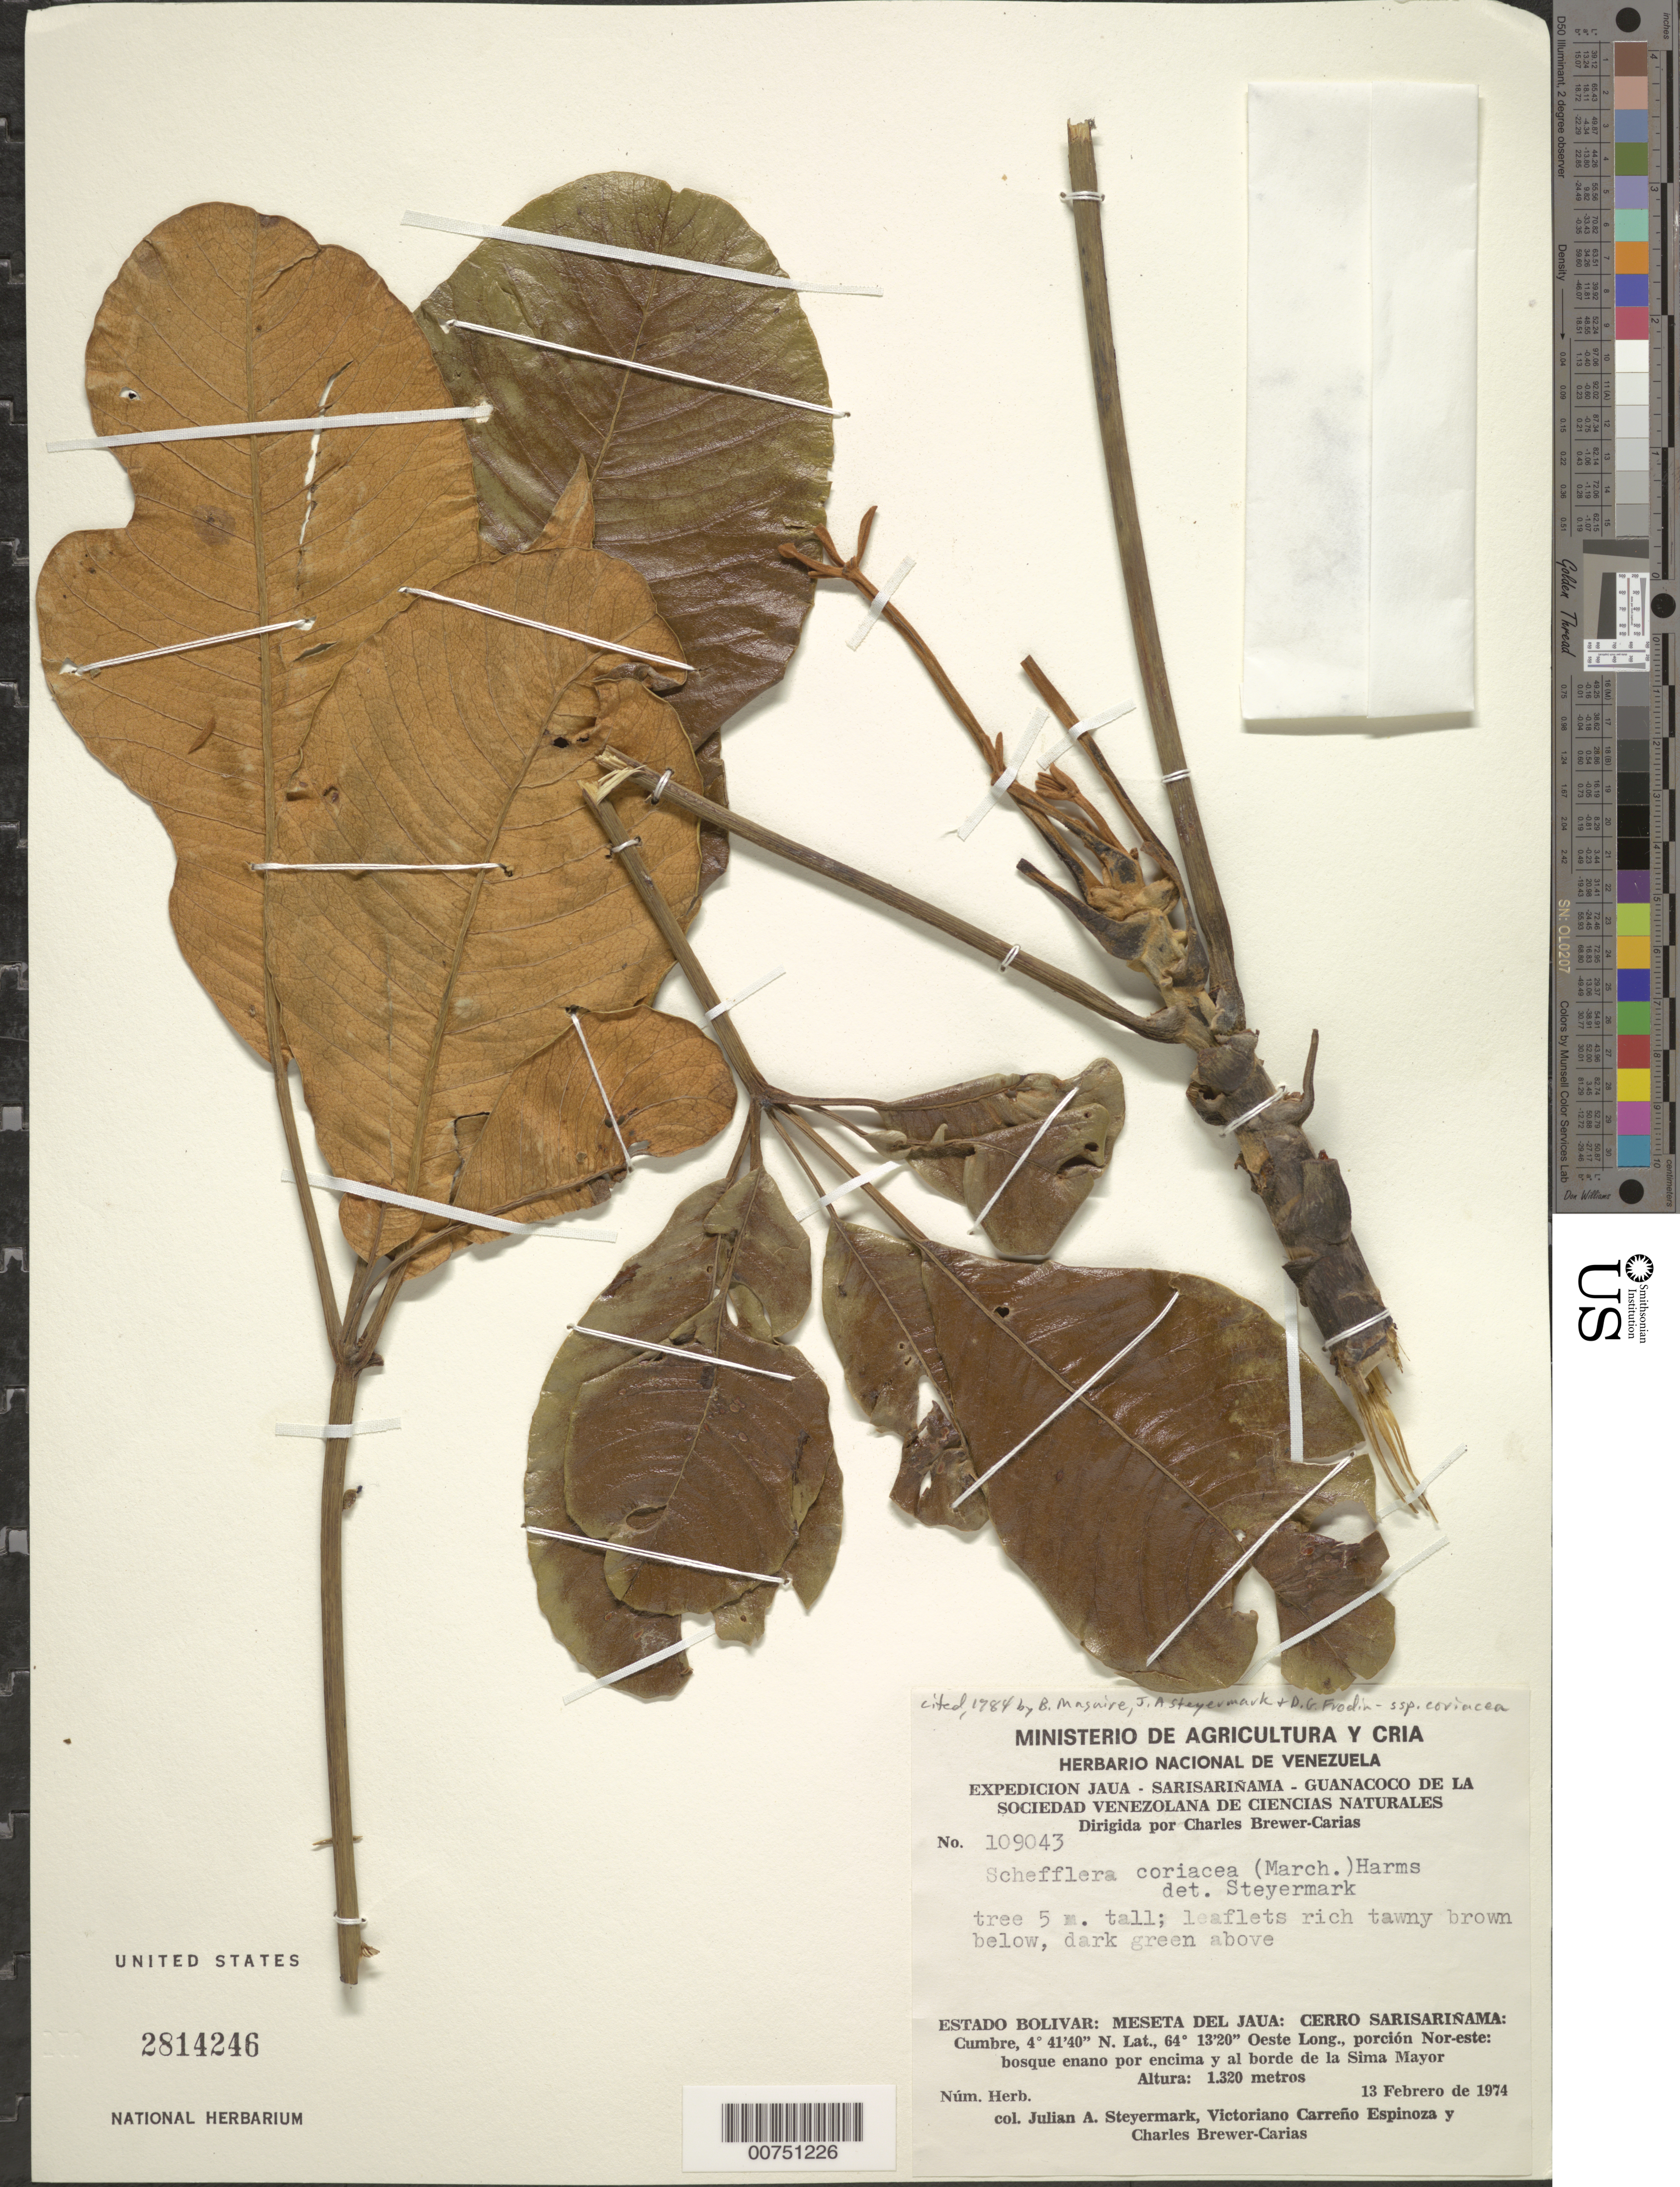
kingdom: Plantae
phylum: Tracheophyta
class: Magnoliopsida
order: Apiales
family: Araliaceae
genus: Schefflera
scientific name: Schefflera coriacea subsp. coriacea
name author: Harms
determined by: Steyermark, Julian A., (VEN)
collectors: J. Steyermark, V. Carreño E. & C. Brewer-Carias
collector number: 109043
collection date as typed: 13-Feb-74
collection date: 1974-02-13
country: Venezuela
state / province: Bolívar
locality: Meseta del Jaua: Cerro Sarisariñama, summit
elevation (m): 1320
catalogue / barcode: US 2814246